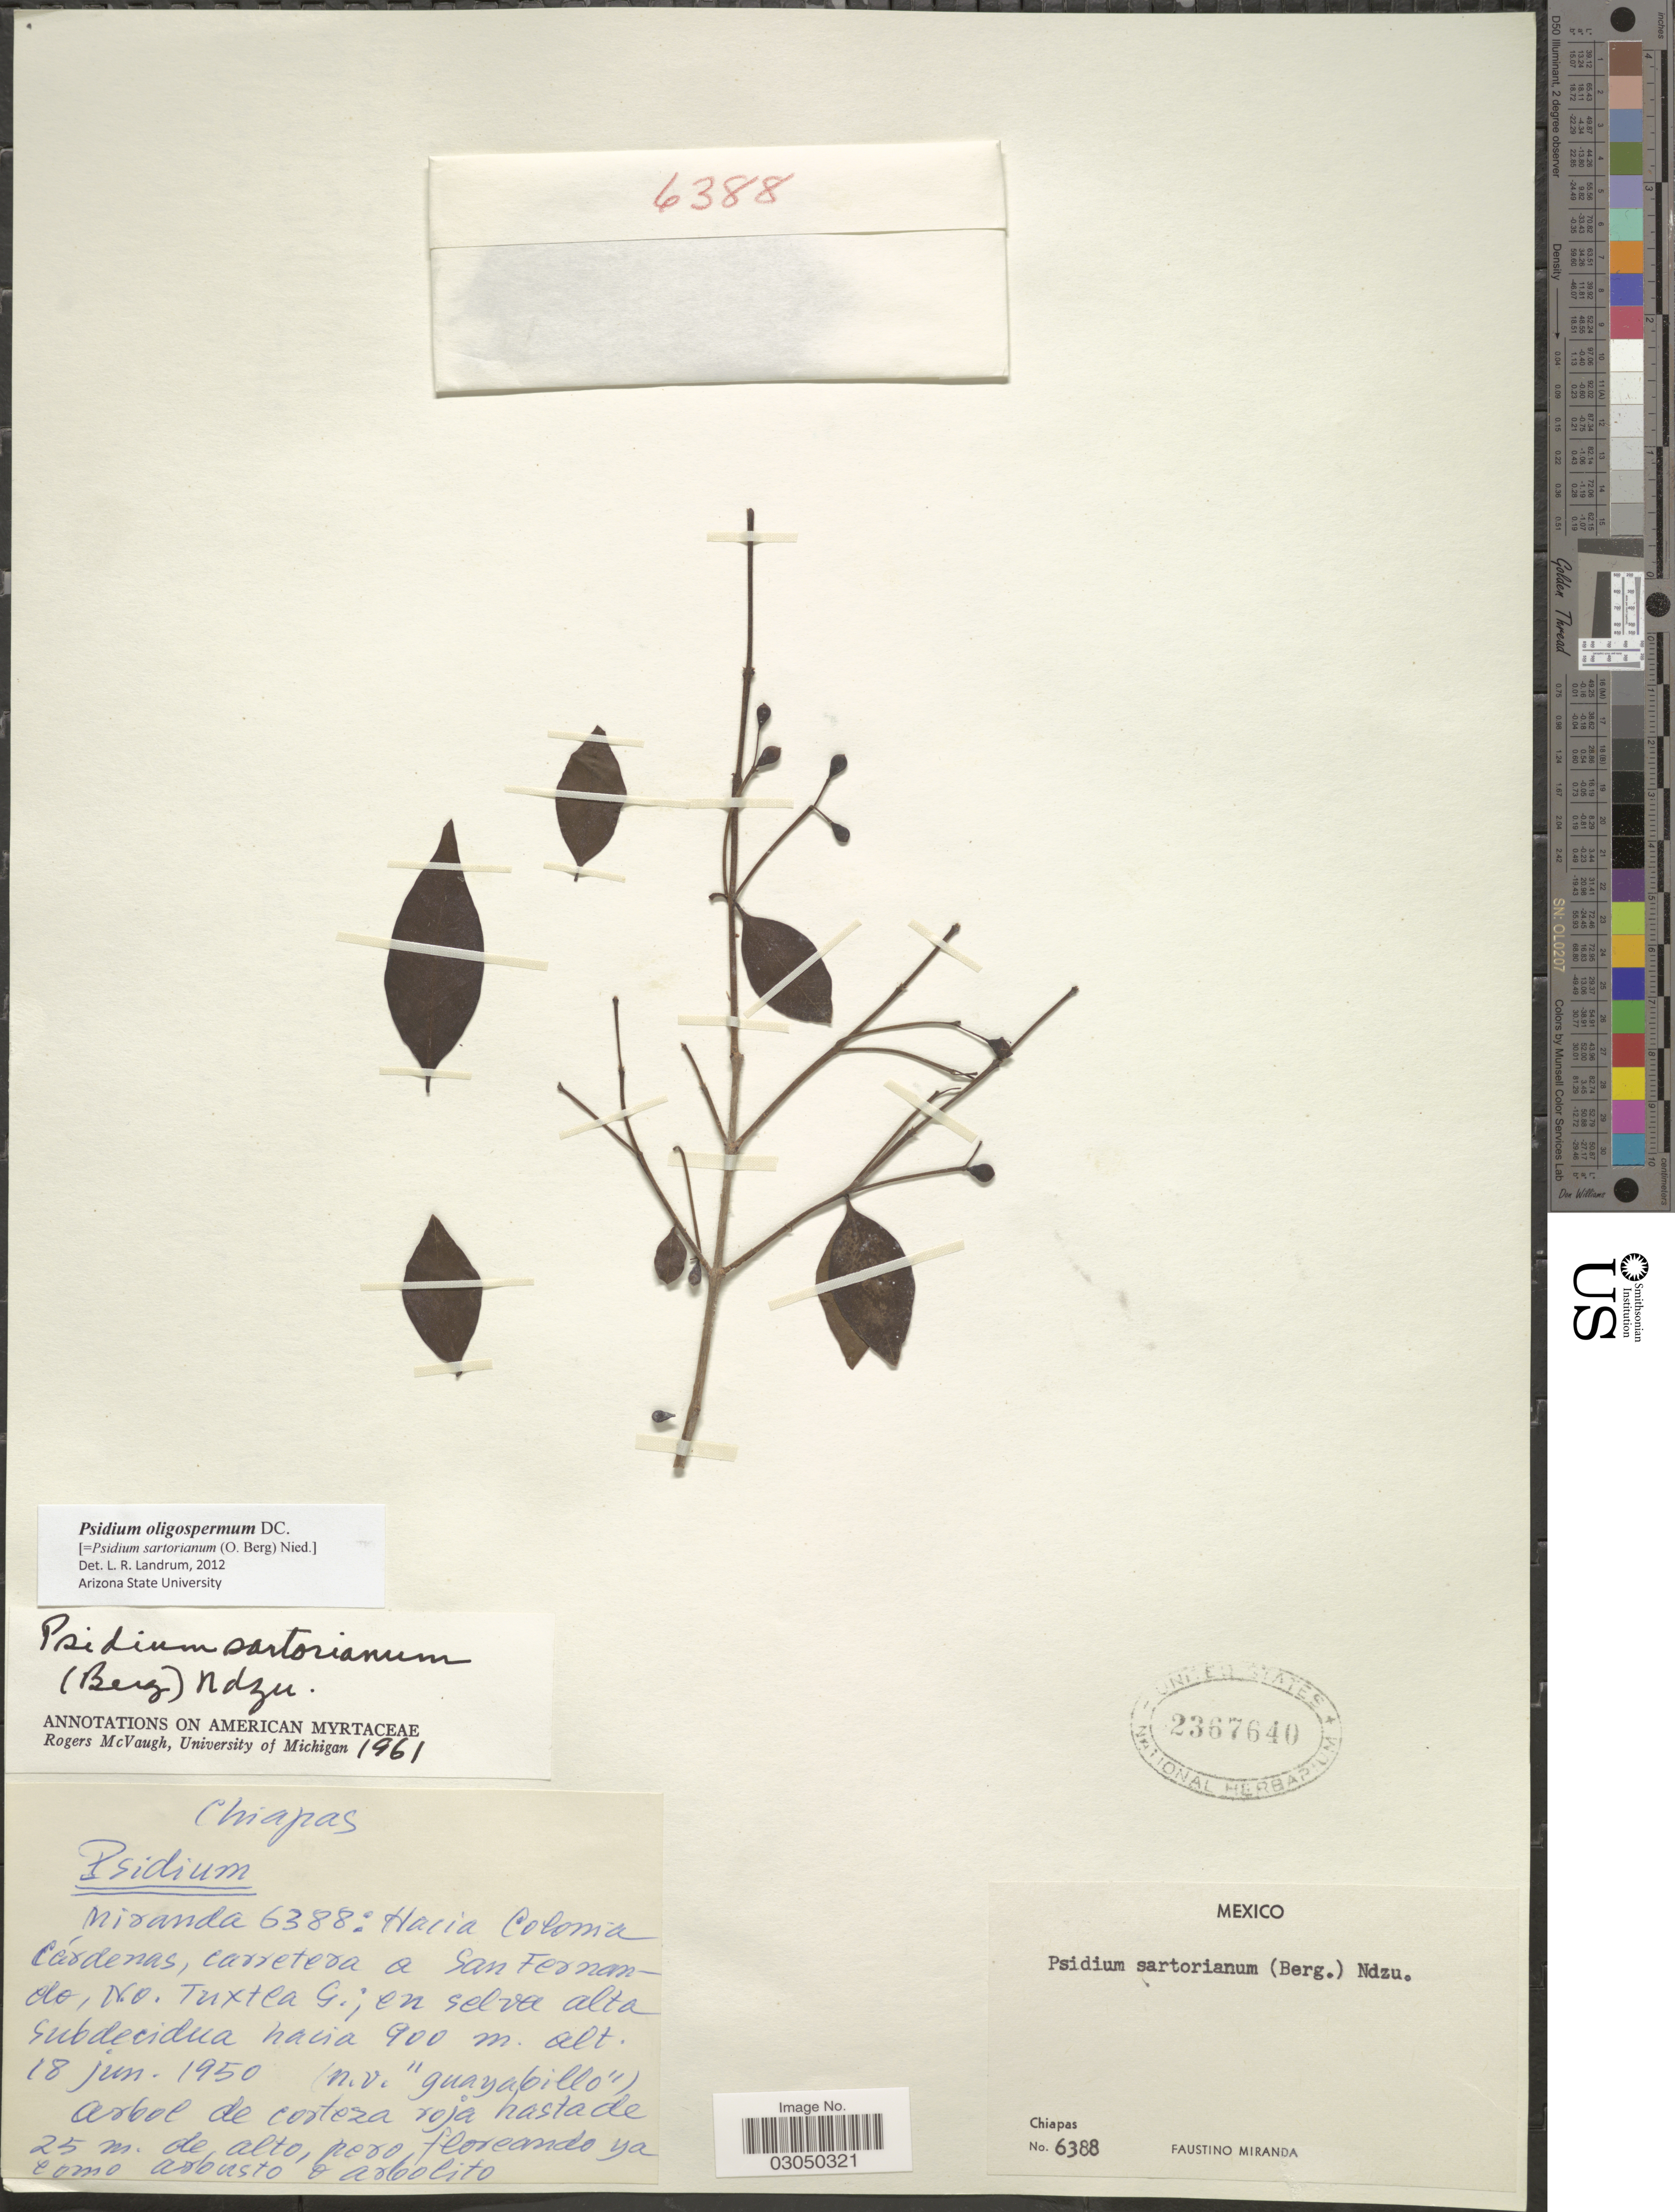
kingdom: Plantae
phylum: Tracheophyta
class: Magnoliopsida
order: Myrtales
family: Myrtaceae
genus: Psidium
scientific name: Psidium oligospermum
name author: Mart. ex DC.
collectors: F. Miranda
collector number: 6388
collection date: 1950-06-18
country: Mexico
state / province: Chiapas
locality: Hacia Colonia Cárdenas, carretera a San Fernando, No. Tuxtla G.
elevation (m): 900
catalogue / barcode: US 2367640